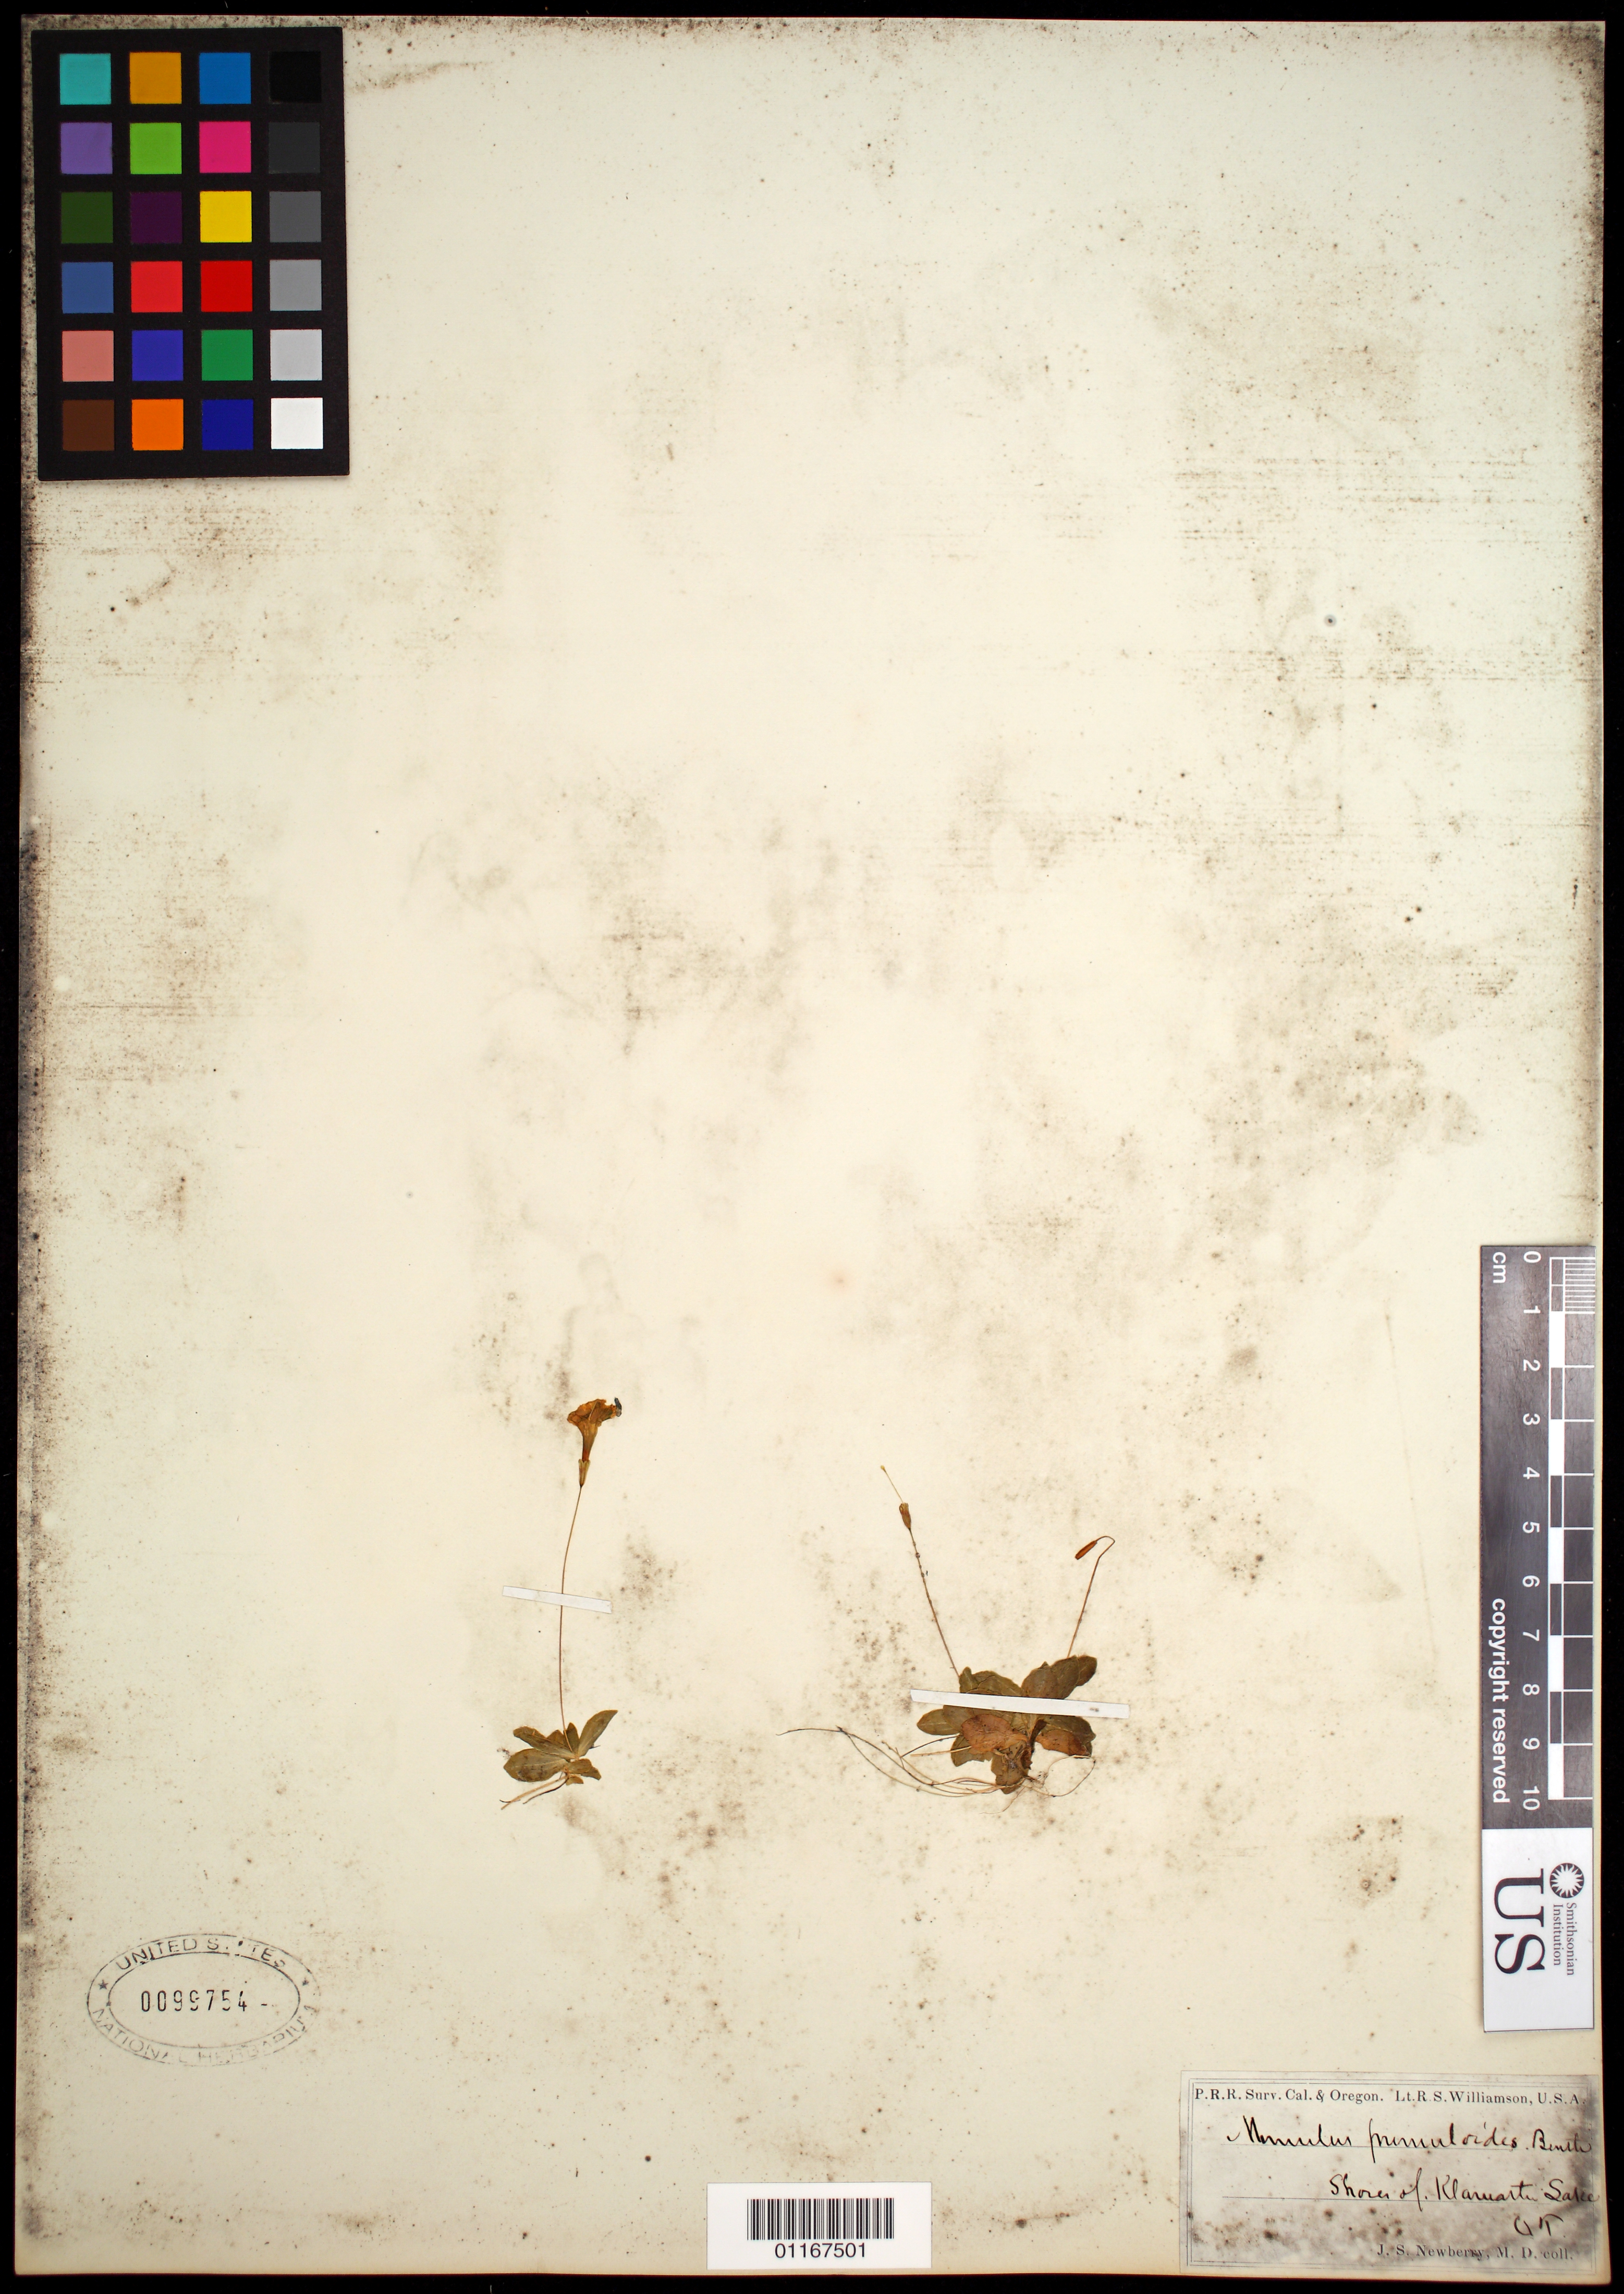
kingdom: Plantae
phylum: Tracheophyta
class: Magnoliopsida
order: Lamiales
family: Phrymaceae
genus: Mimulus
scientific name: Mimulus primuloides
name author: Benth.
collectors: J. S. Newberry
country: United States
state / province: Oregon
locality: Shores of Klamath Lake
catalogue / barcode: US 99754